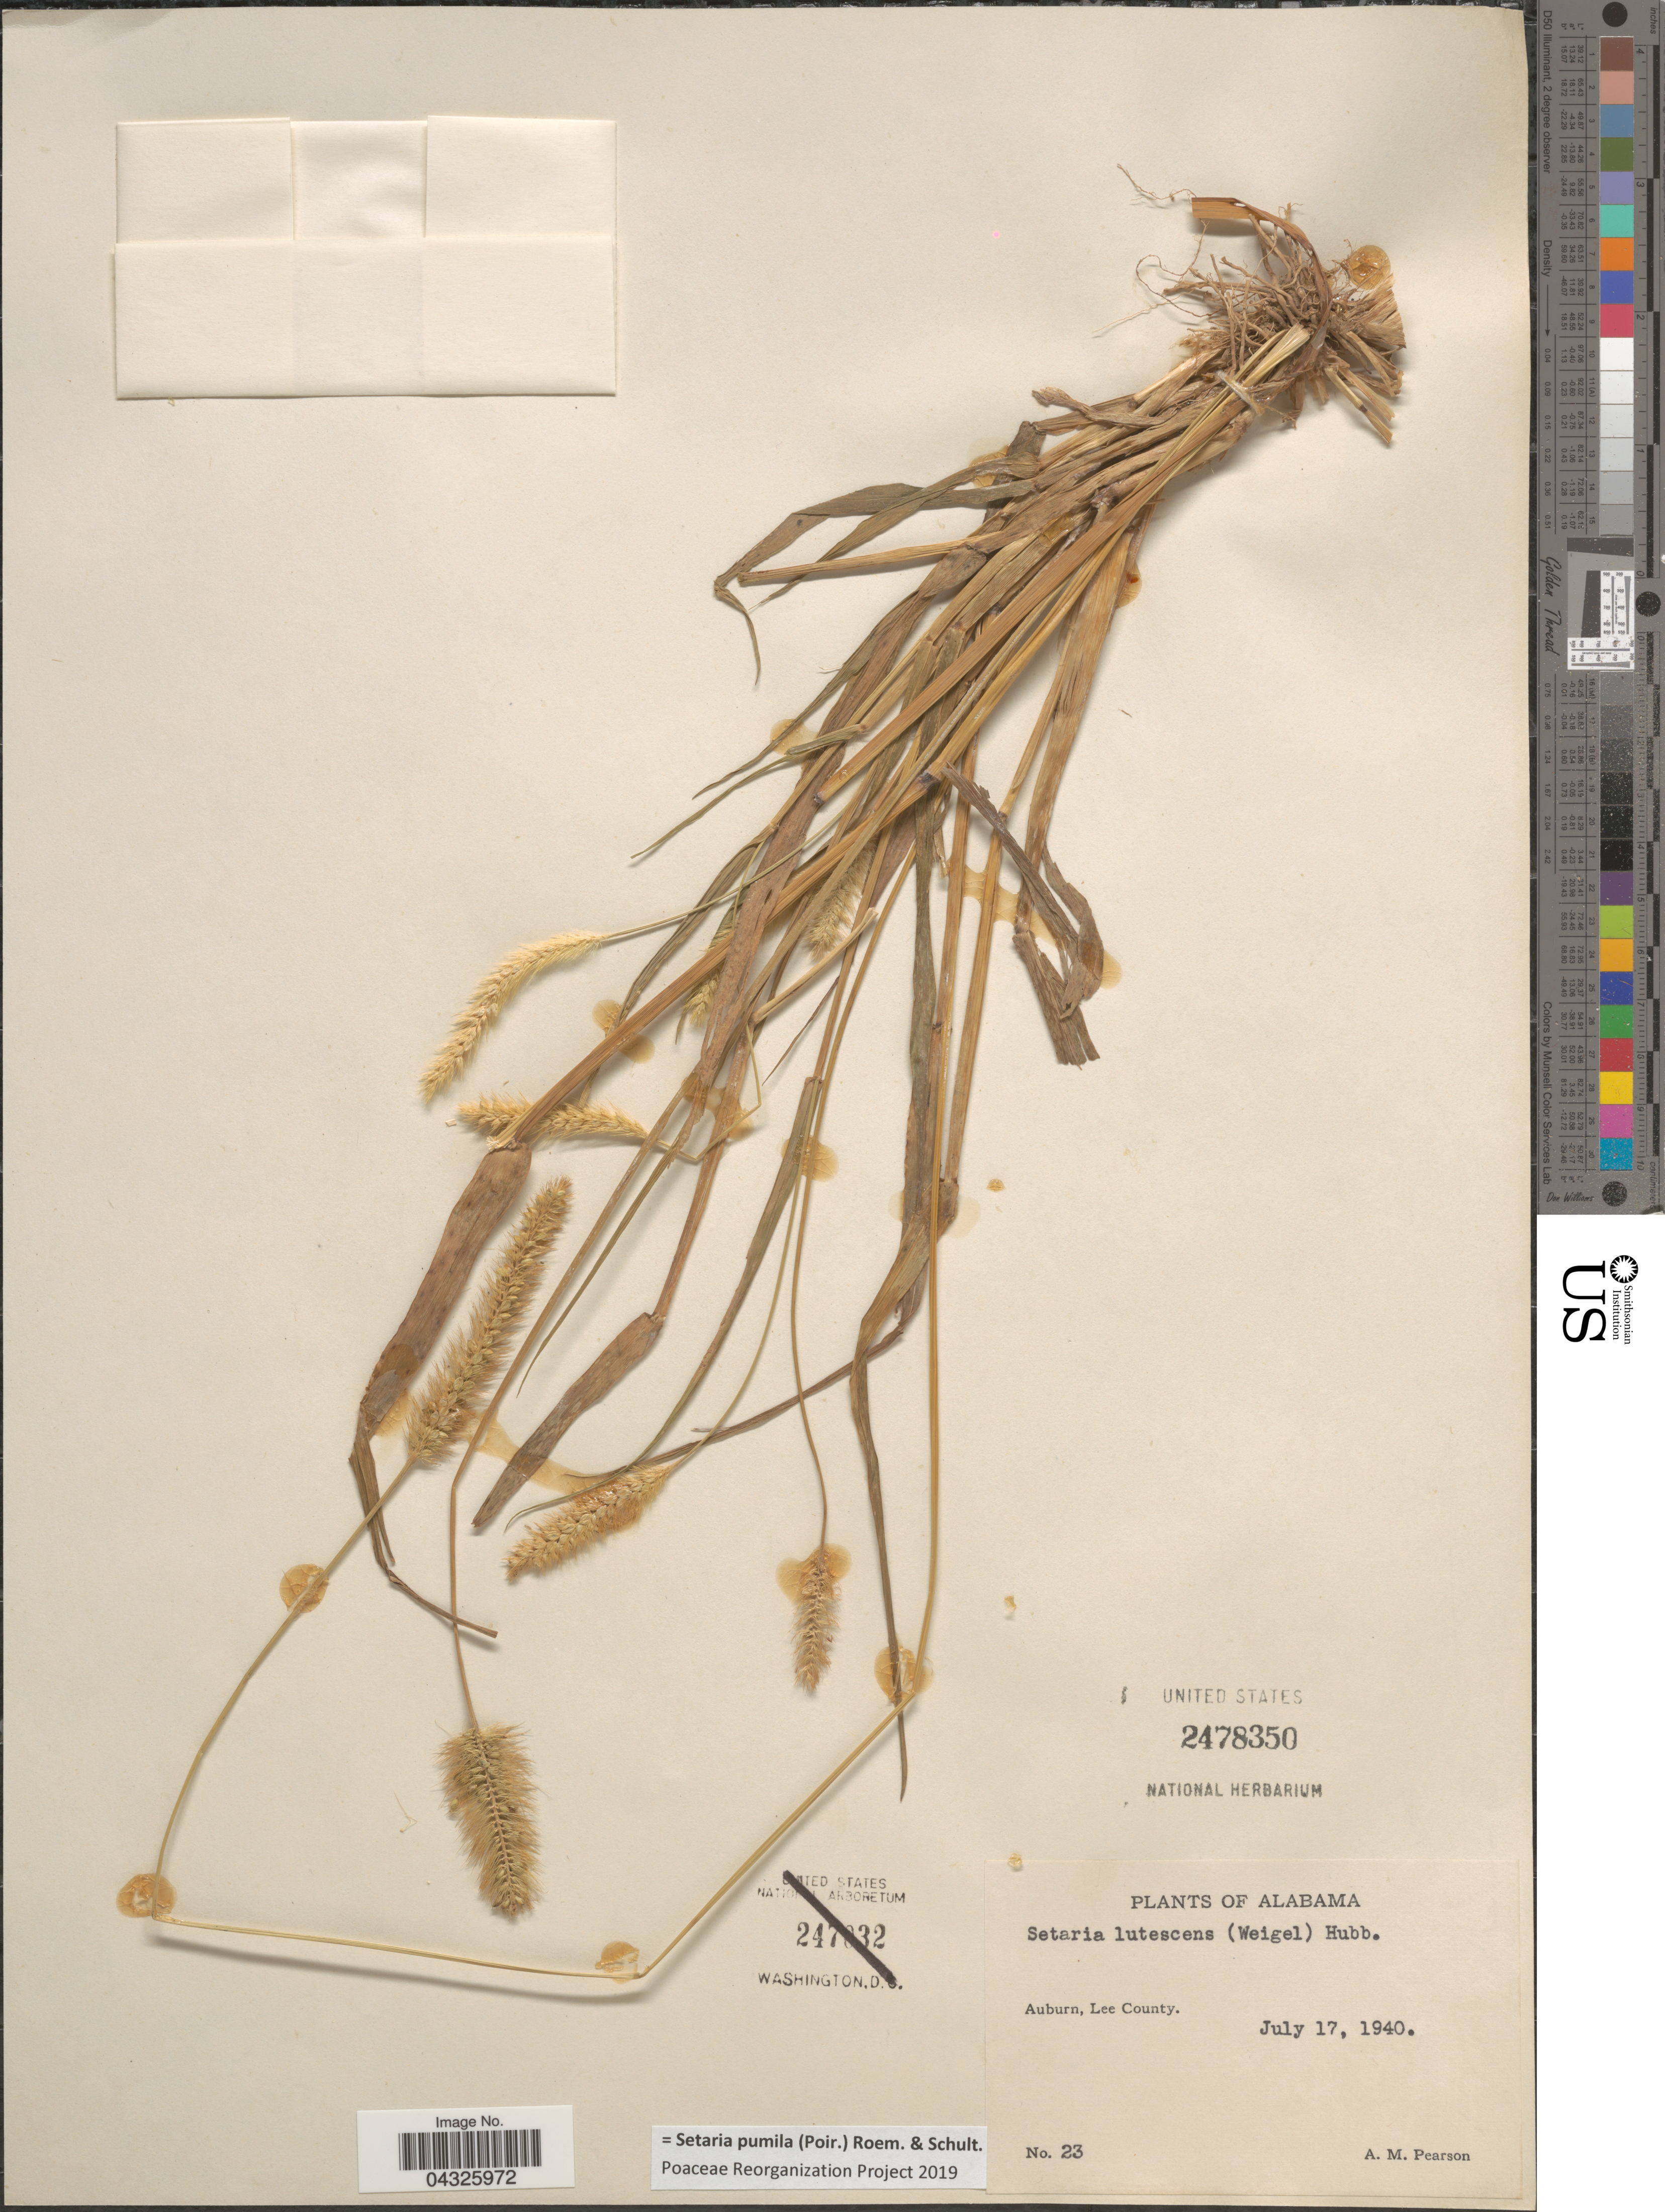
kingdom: Plantae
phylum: Tracheophyta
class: Liliopsida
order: Poales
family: Poaceae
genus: Setaria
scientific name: Setaria pumila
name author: (Poir.) Roem. & Schult.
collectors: A. Pearson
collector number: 23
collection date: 1940-07-17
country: United States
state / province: Alabama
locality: Auburn, Lee County.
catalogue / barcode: US 2478350